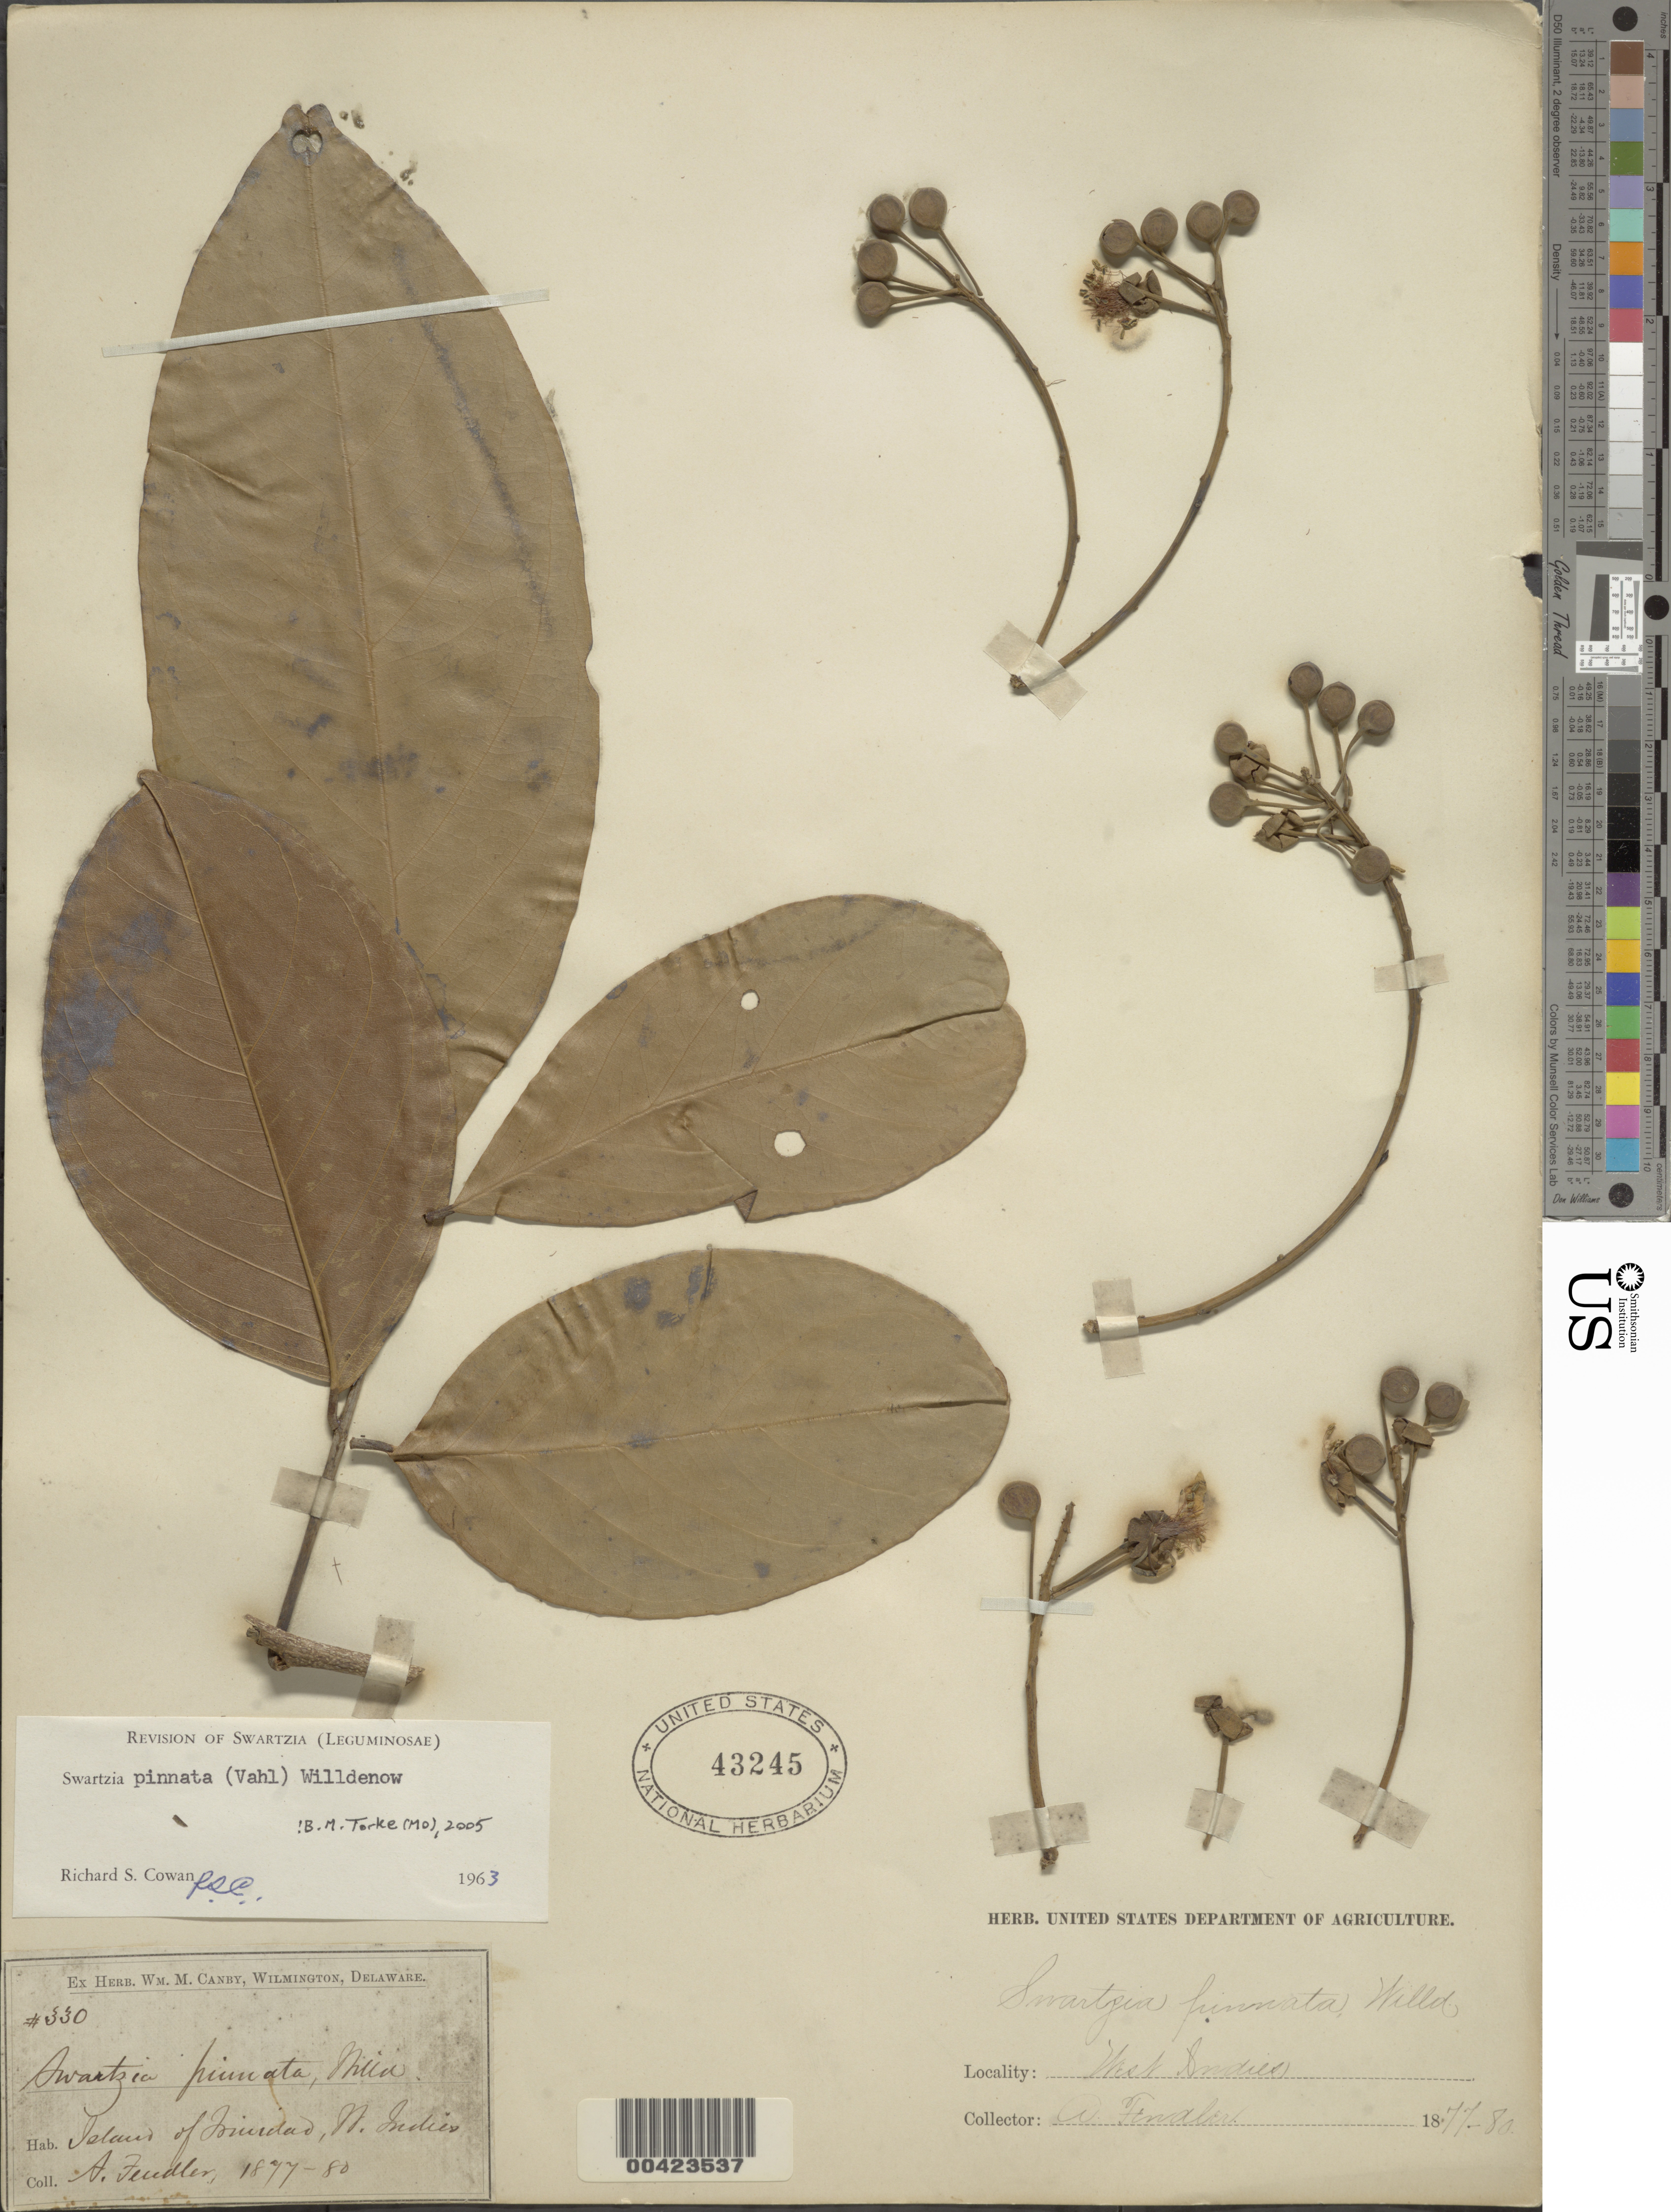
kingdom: Plantae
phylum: Tracheophyta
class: Magnoliopsida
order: Fabales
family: Fabaceae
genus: Swartzia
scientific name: Swartzia pinnata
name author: (Vahl) Willd.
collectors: A. Fendler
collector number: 330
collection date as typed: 1887 to -- -- 1880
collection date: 1880/1887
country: Trinidad and Tobago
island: Trinidad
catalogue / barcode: US 43245